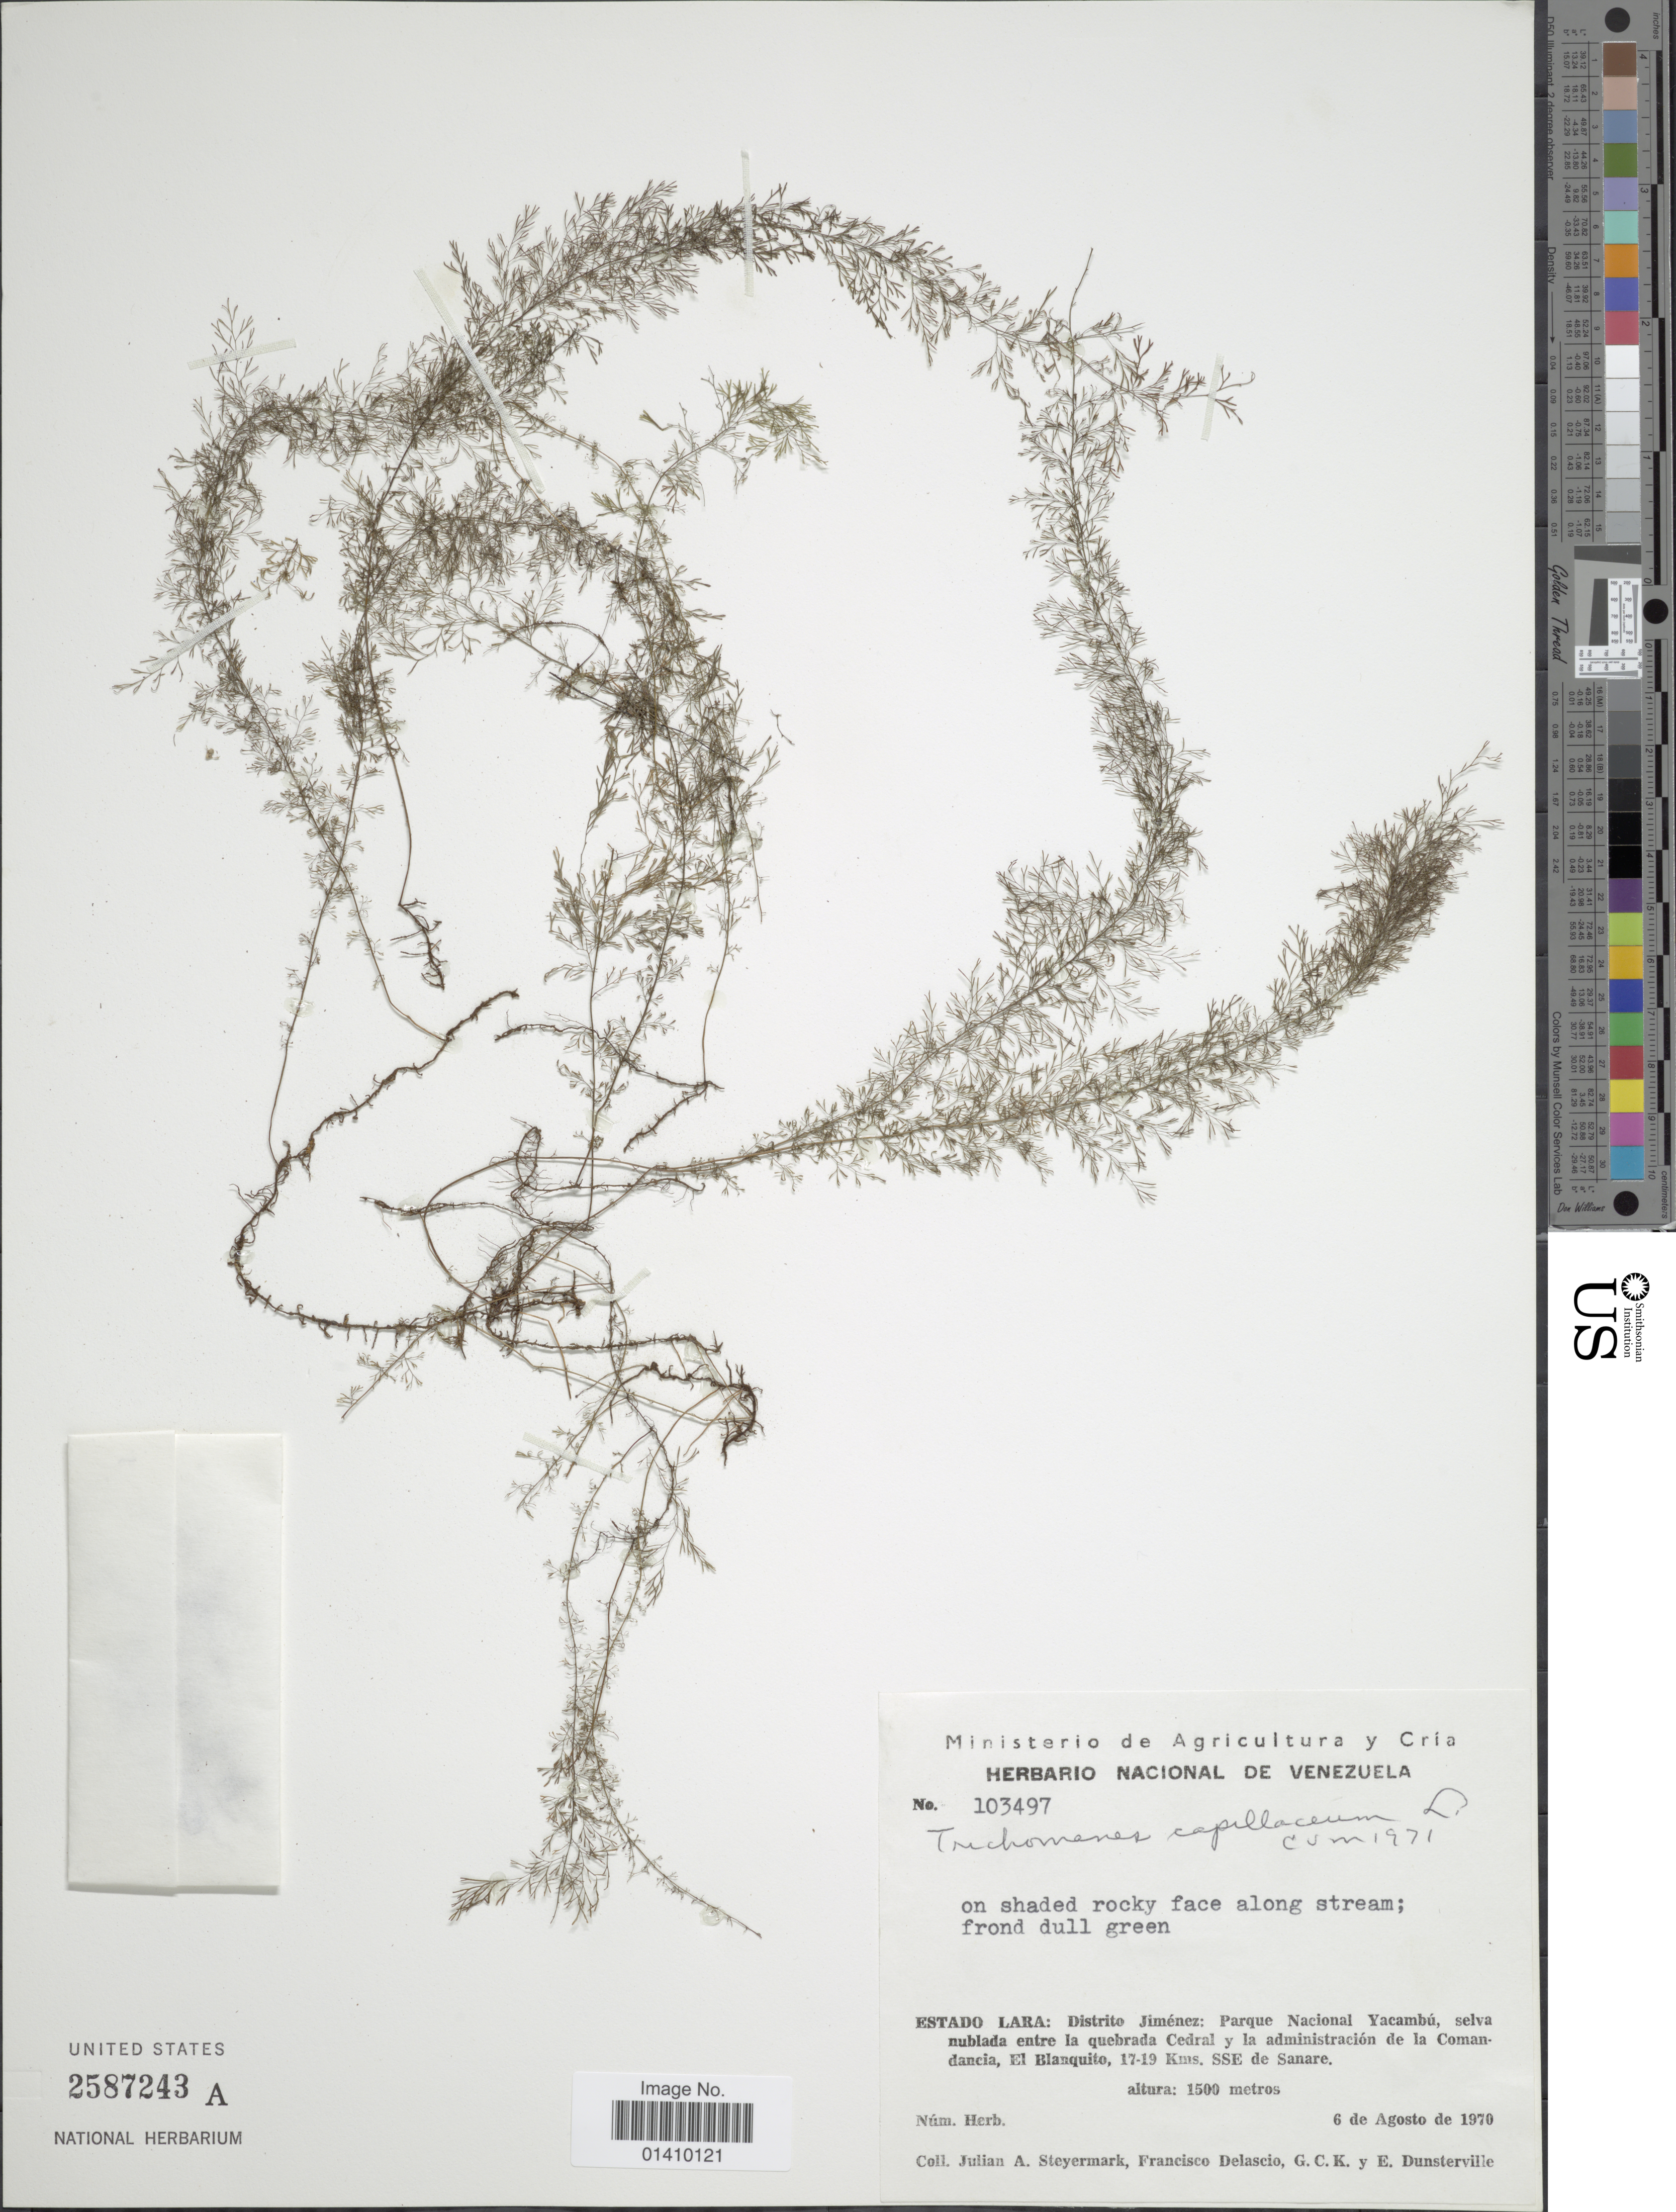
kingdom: Plantae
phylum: Tracheophyta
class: Polypodiopsida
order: Hymenophyllales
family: Hymenophyllaceae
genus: Polyphlebium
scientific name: Polyphlebium capillaceum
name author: (L.) Ebihara & Dubuisson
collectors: J. Steyermark, F. Delascio C., G. C. K. Dunsterville & E. Dunsterville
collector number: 103497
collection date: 1970-08-06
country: Venezuela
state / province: Lara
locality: Distrito Jimenez: Parque Nacional Yacambu, selva nublada entre la quebrada Cedral y la administracion de la Comdancia, El Blanquito, 17-19 kms, SSE de Sanare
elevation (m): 1500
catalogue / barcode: US 2587243A